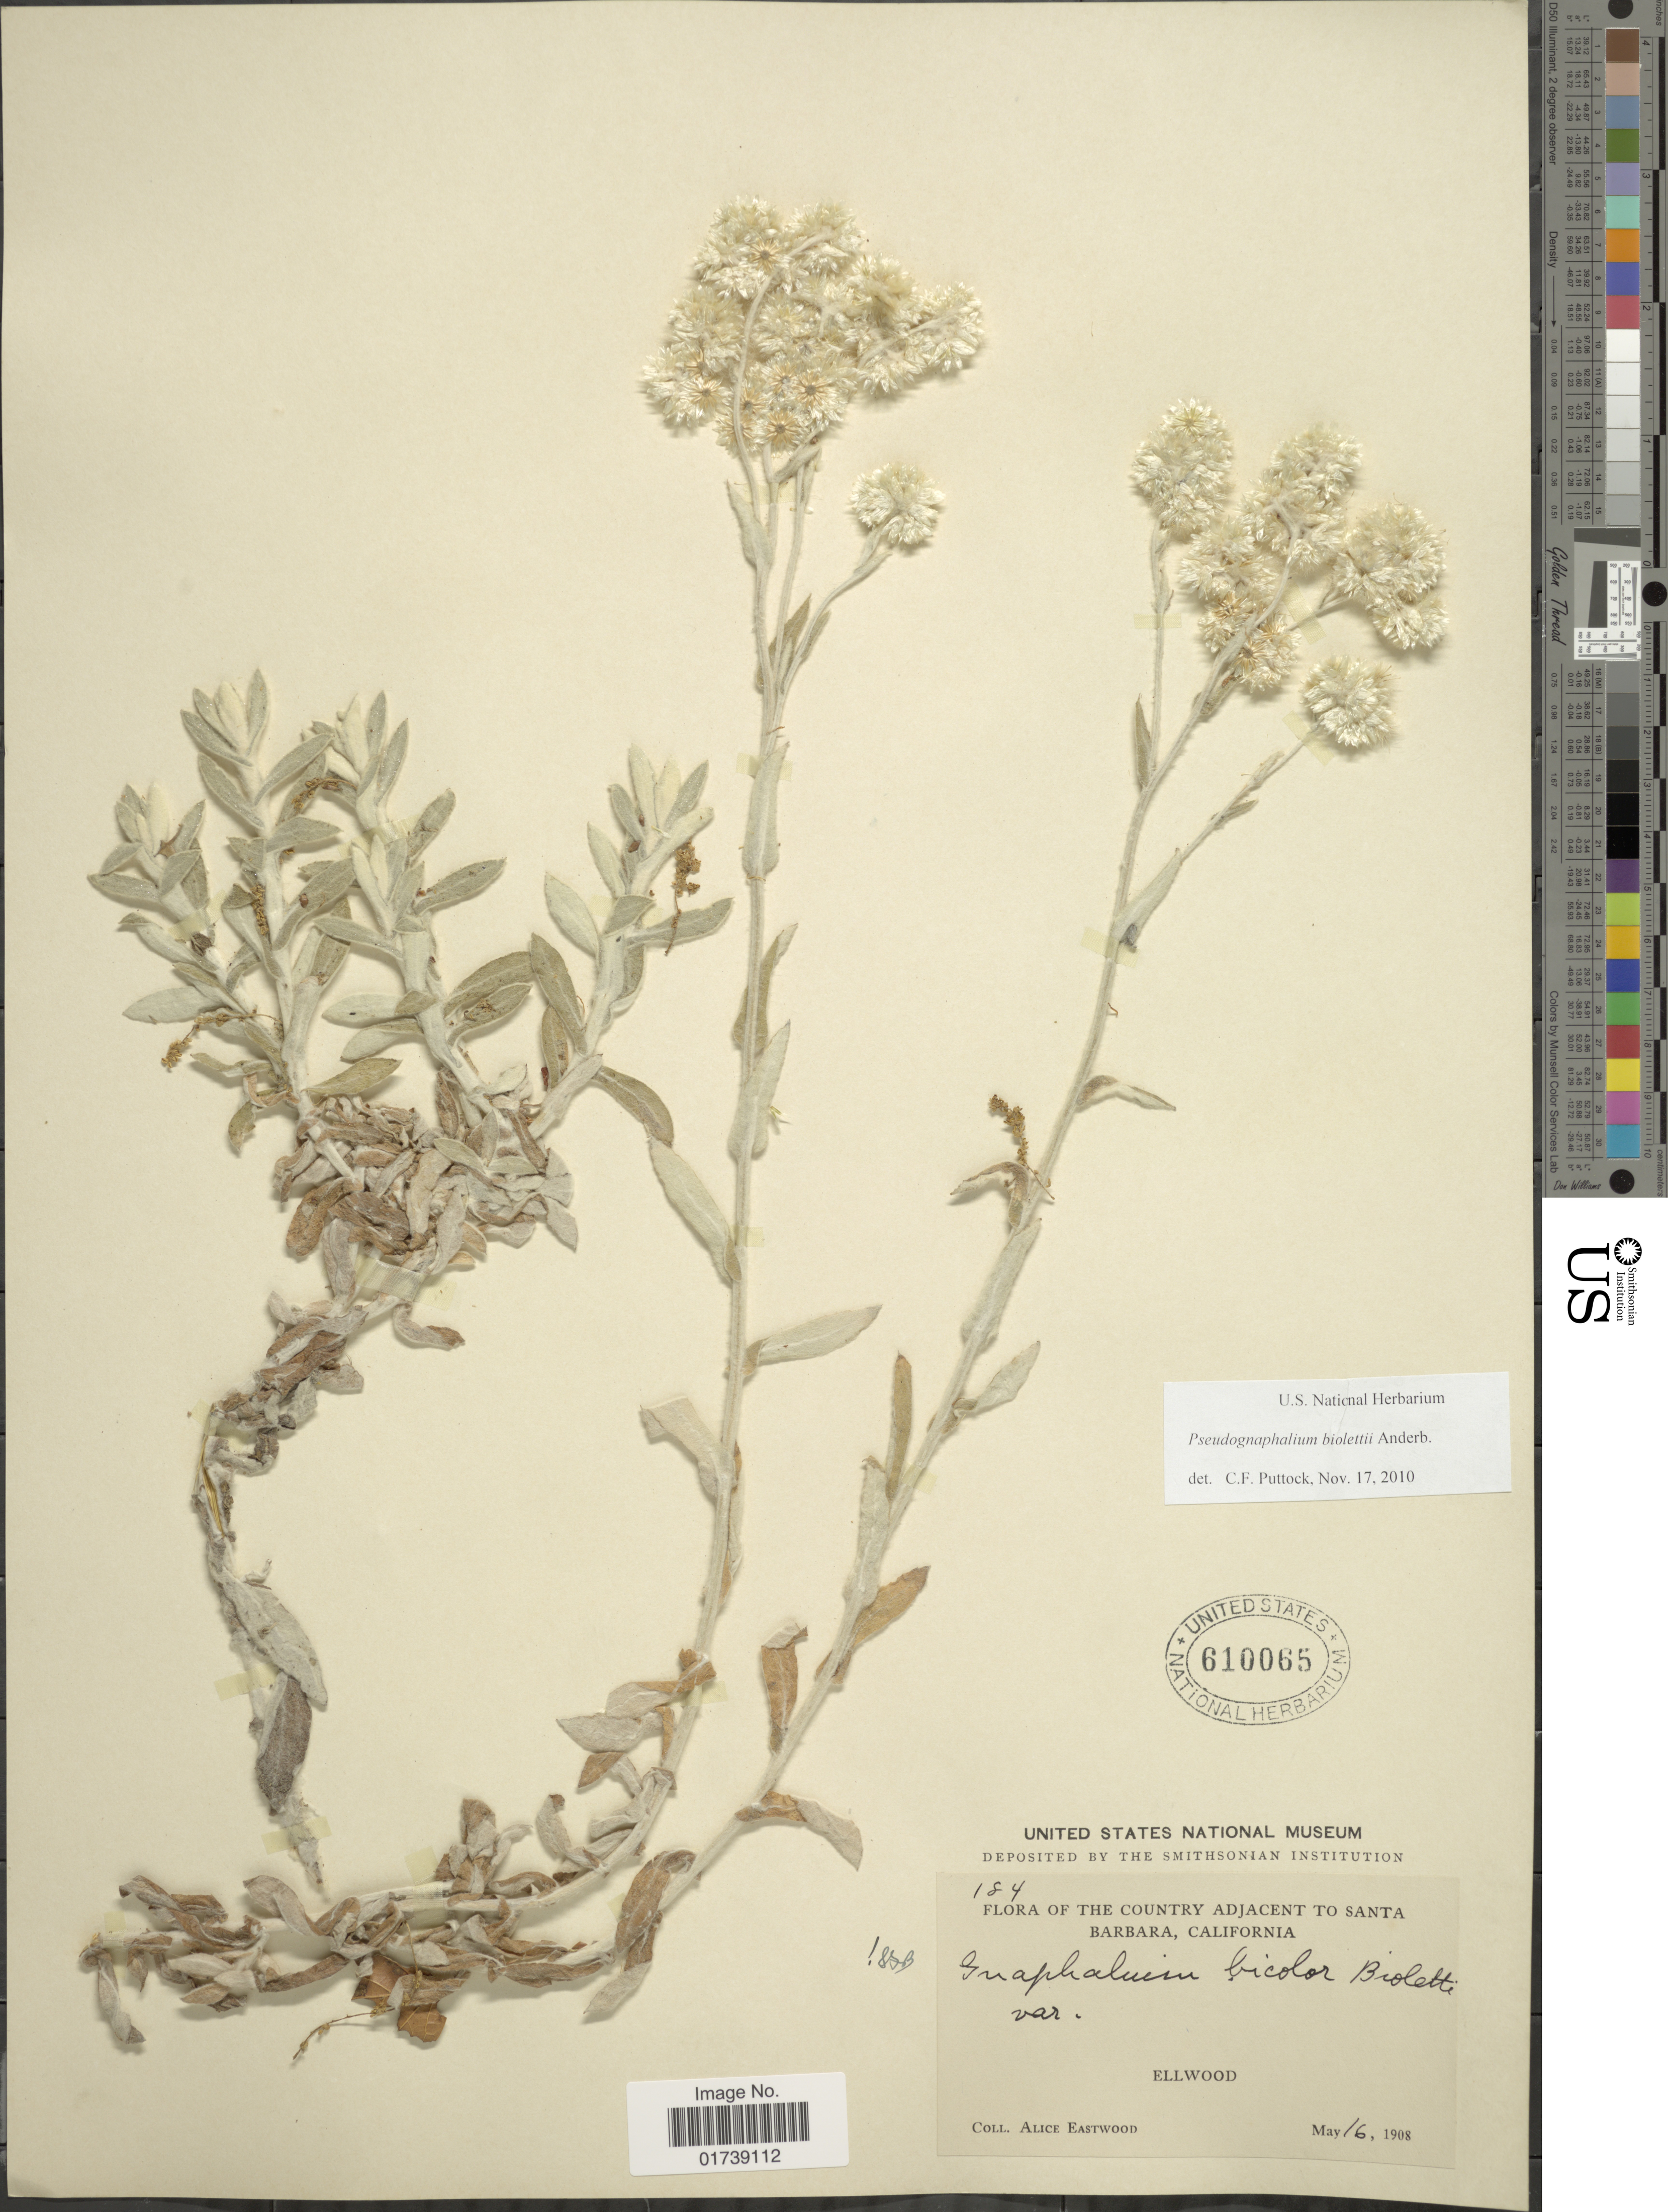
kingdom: Plantae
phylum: Tracheophyta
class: Magnoliopsida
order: Asterales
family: Asteraceae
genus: Pseudognaphalium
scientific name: Pseudognaphalium biolettii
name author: Anderb.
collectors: A. Eastwood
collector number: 184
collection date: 1905-05-16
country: United States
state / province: California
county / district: Santa Barbara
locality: Country Adjacent to Santa Barbara, Ellwood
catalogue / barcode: US 610065